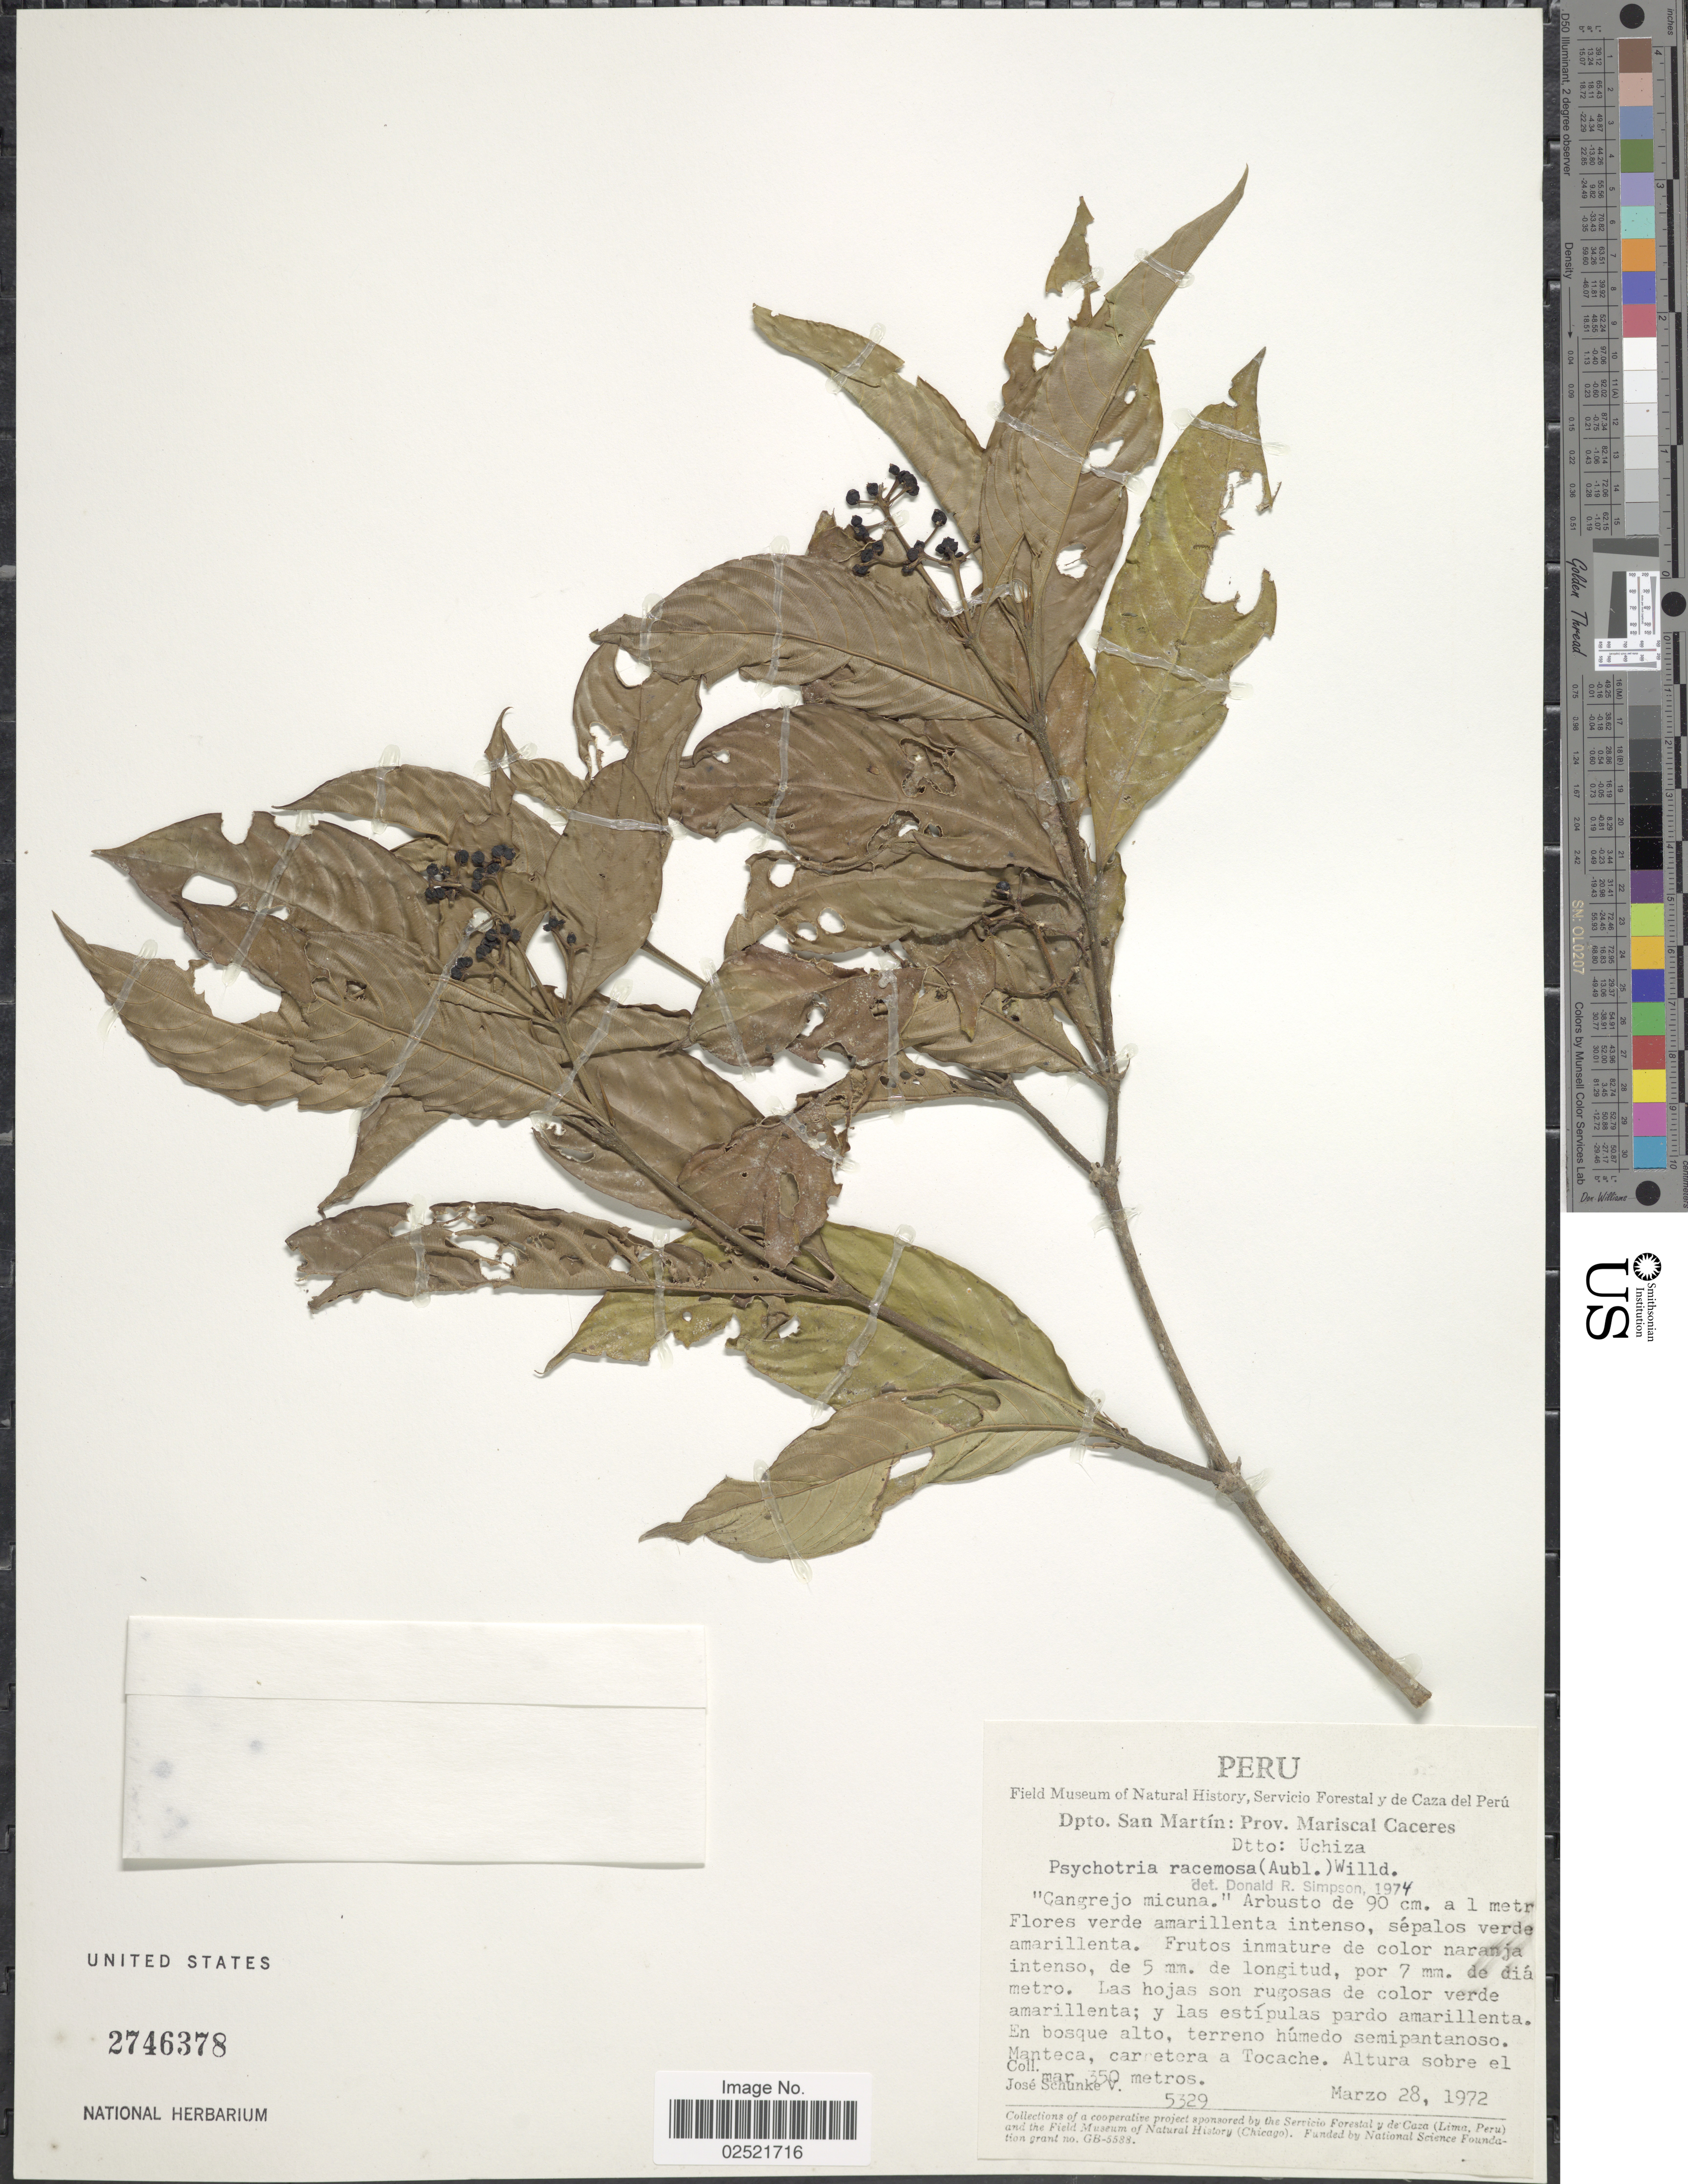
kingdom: Plantae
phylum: Tracheophyta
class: Magnoliopsida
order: Gentianales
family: Rubiaceae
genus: Psychotria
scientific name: Psychotria racemosa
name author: (Aubl.) Raeuschel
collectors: J. Schunke Vigo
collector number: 5329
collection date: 1972-03-28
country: Peru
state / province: San Martín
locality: Prov. Mariscal Caceres, Dtto. Uchiza, Manteca, carretera a Tocache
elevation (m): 350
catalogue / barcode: US 2746378